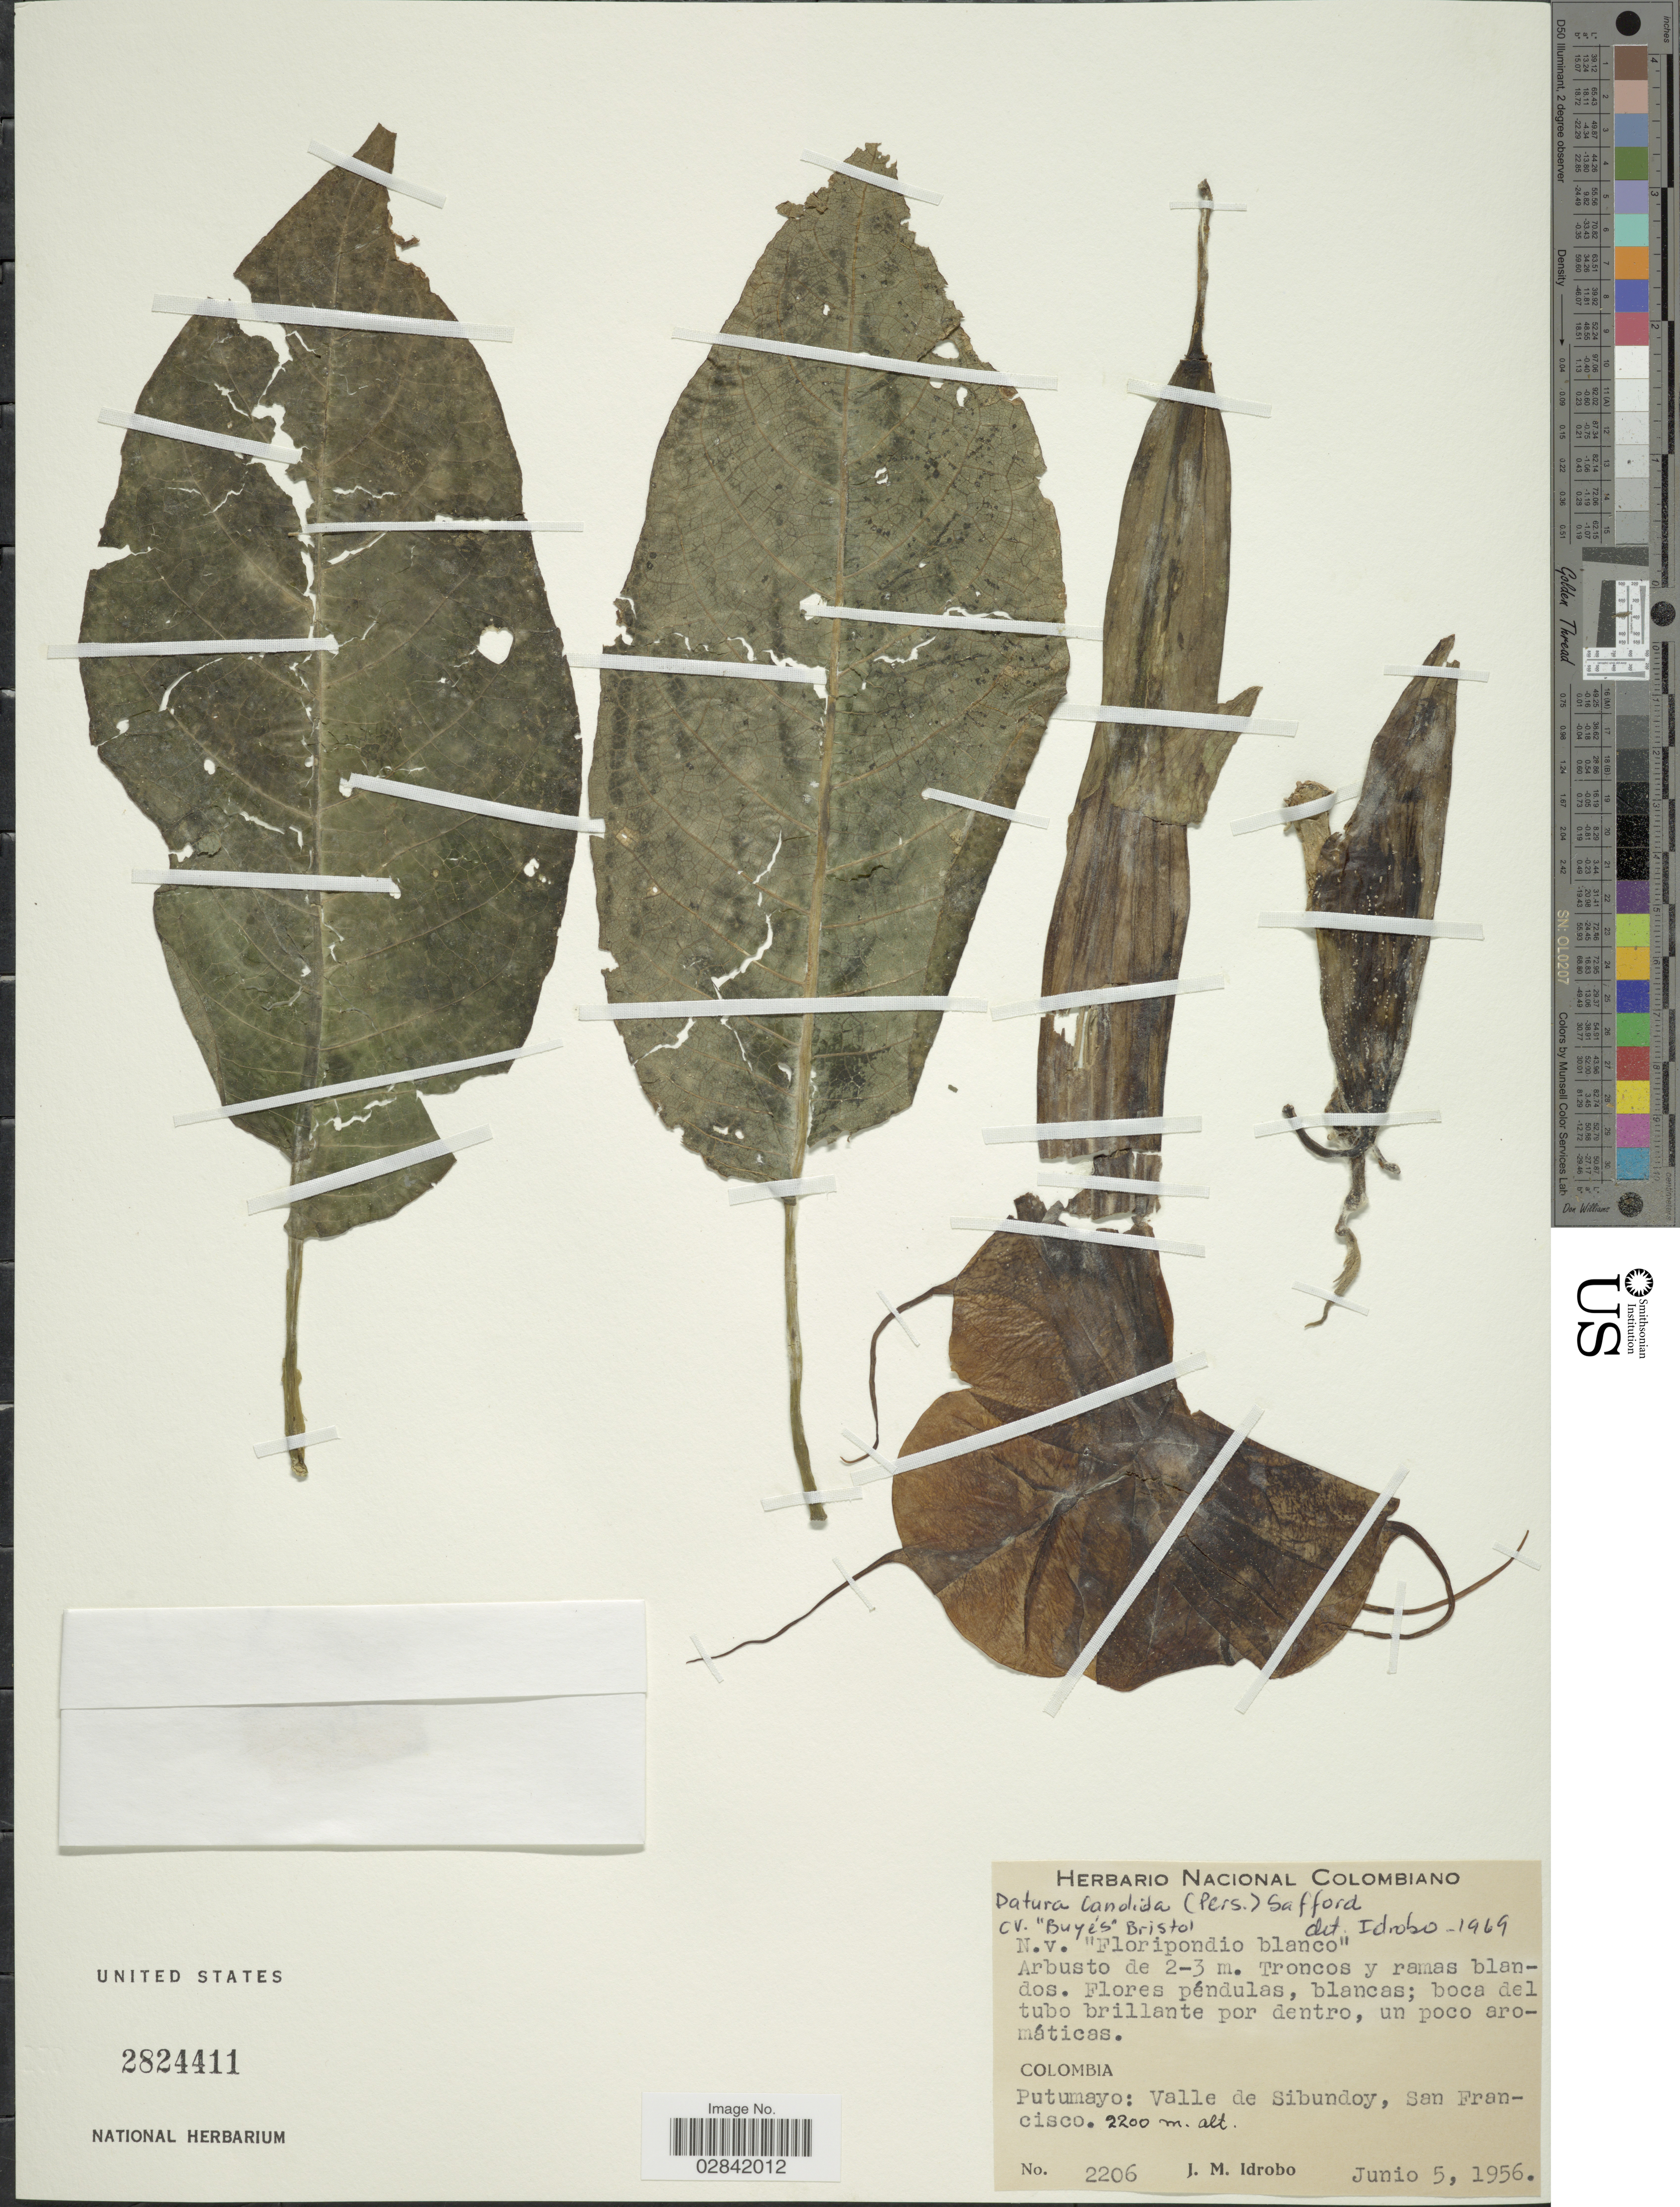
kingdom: Plantae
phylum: Tracheophyta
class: Magnoliopsida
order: Solanales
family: Solanaceae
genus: Brugmansia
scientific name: Brugmansia x candida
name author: Pers.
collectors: J. M. Idrobo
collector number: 2206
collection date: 1956-06-05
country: Colombia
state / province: Putumayo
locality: Putumayo: Valle de Sibundoy, San Francisco.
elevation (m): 2200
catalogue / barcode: US 2724411